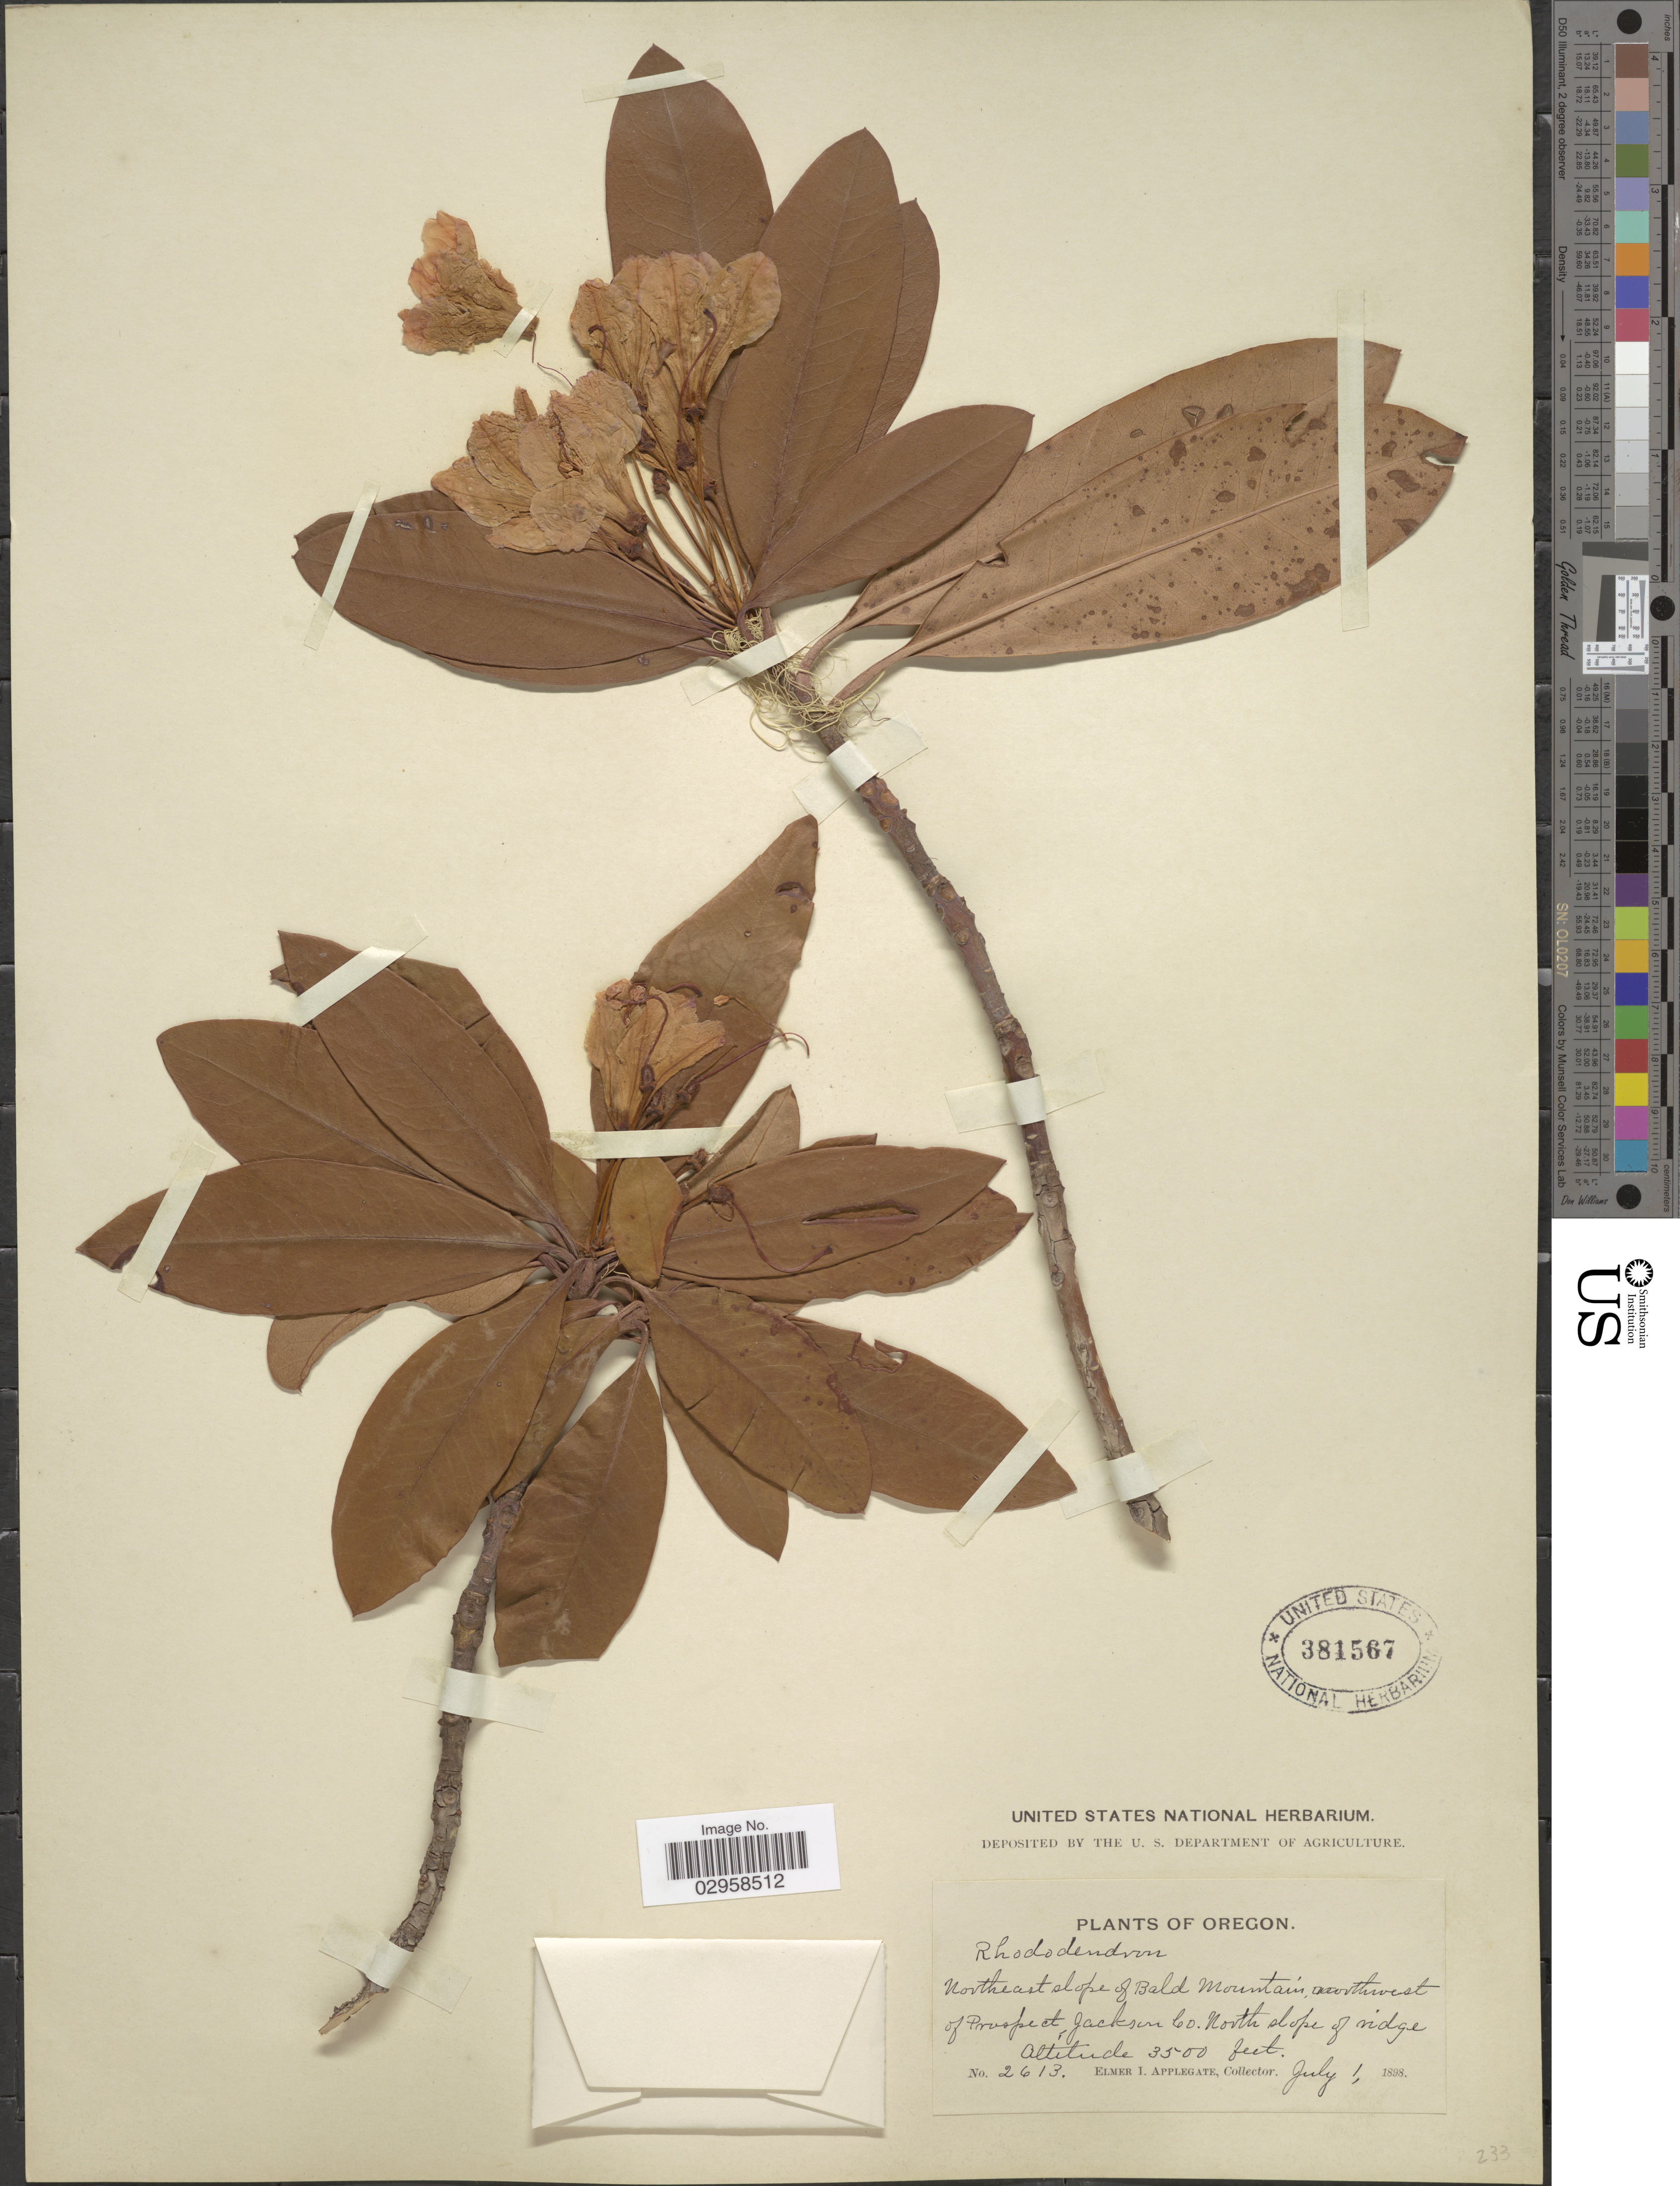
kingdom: Plantae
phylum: Tracheophyta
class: Magnoliopsida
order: Ericales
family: Ericaceae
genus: Rhododendron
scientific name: Rhododendron macrophyllum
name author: D. Don ex G. Don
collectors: E. I. Applegate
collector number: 2613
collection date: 1898-07-01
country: United States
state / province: Oregon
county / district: Jackson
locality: Northeast slope of Bald Mountain, northwest of Prospect, Jackson Co. North slope of ridge.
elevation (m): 1067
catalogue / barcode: US 381567